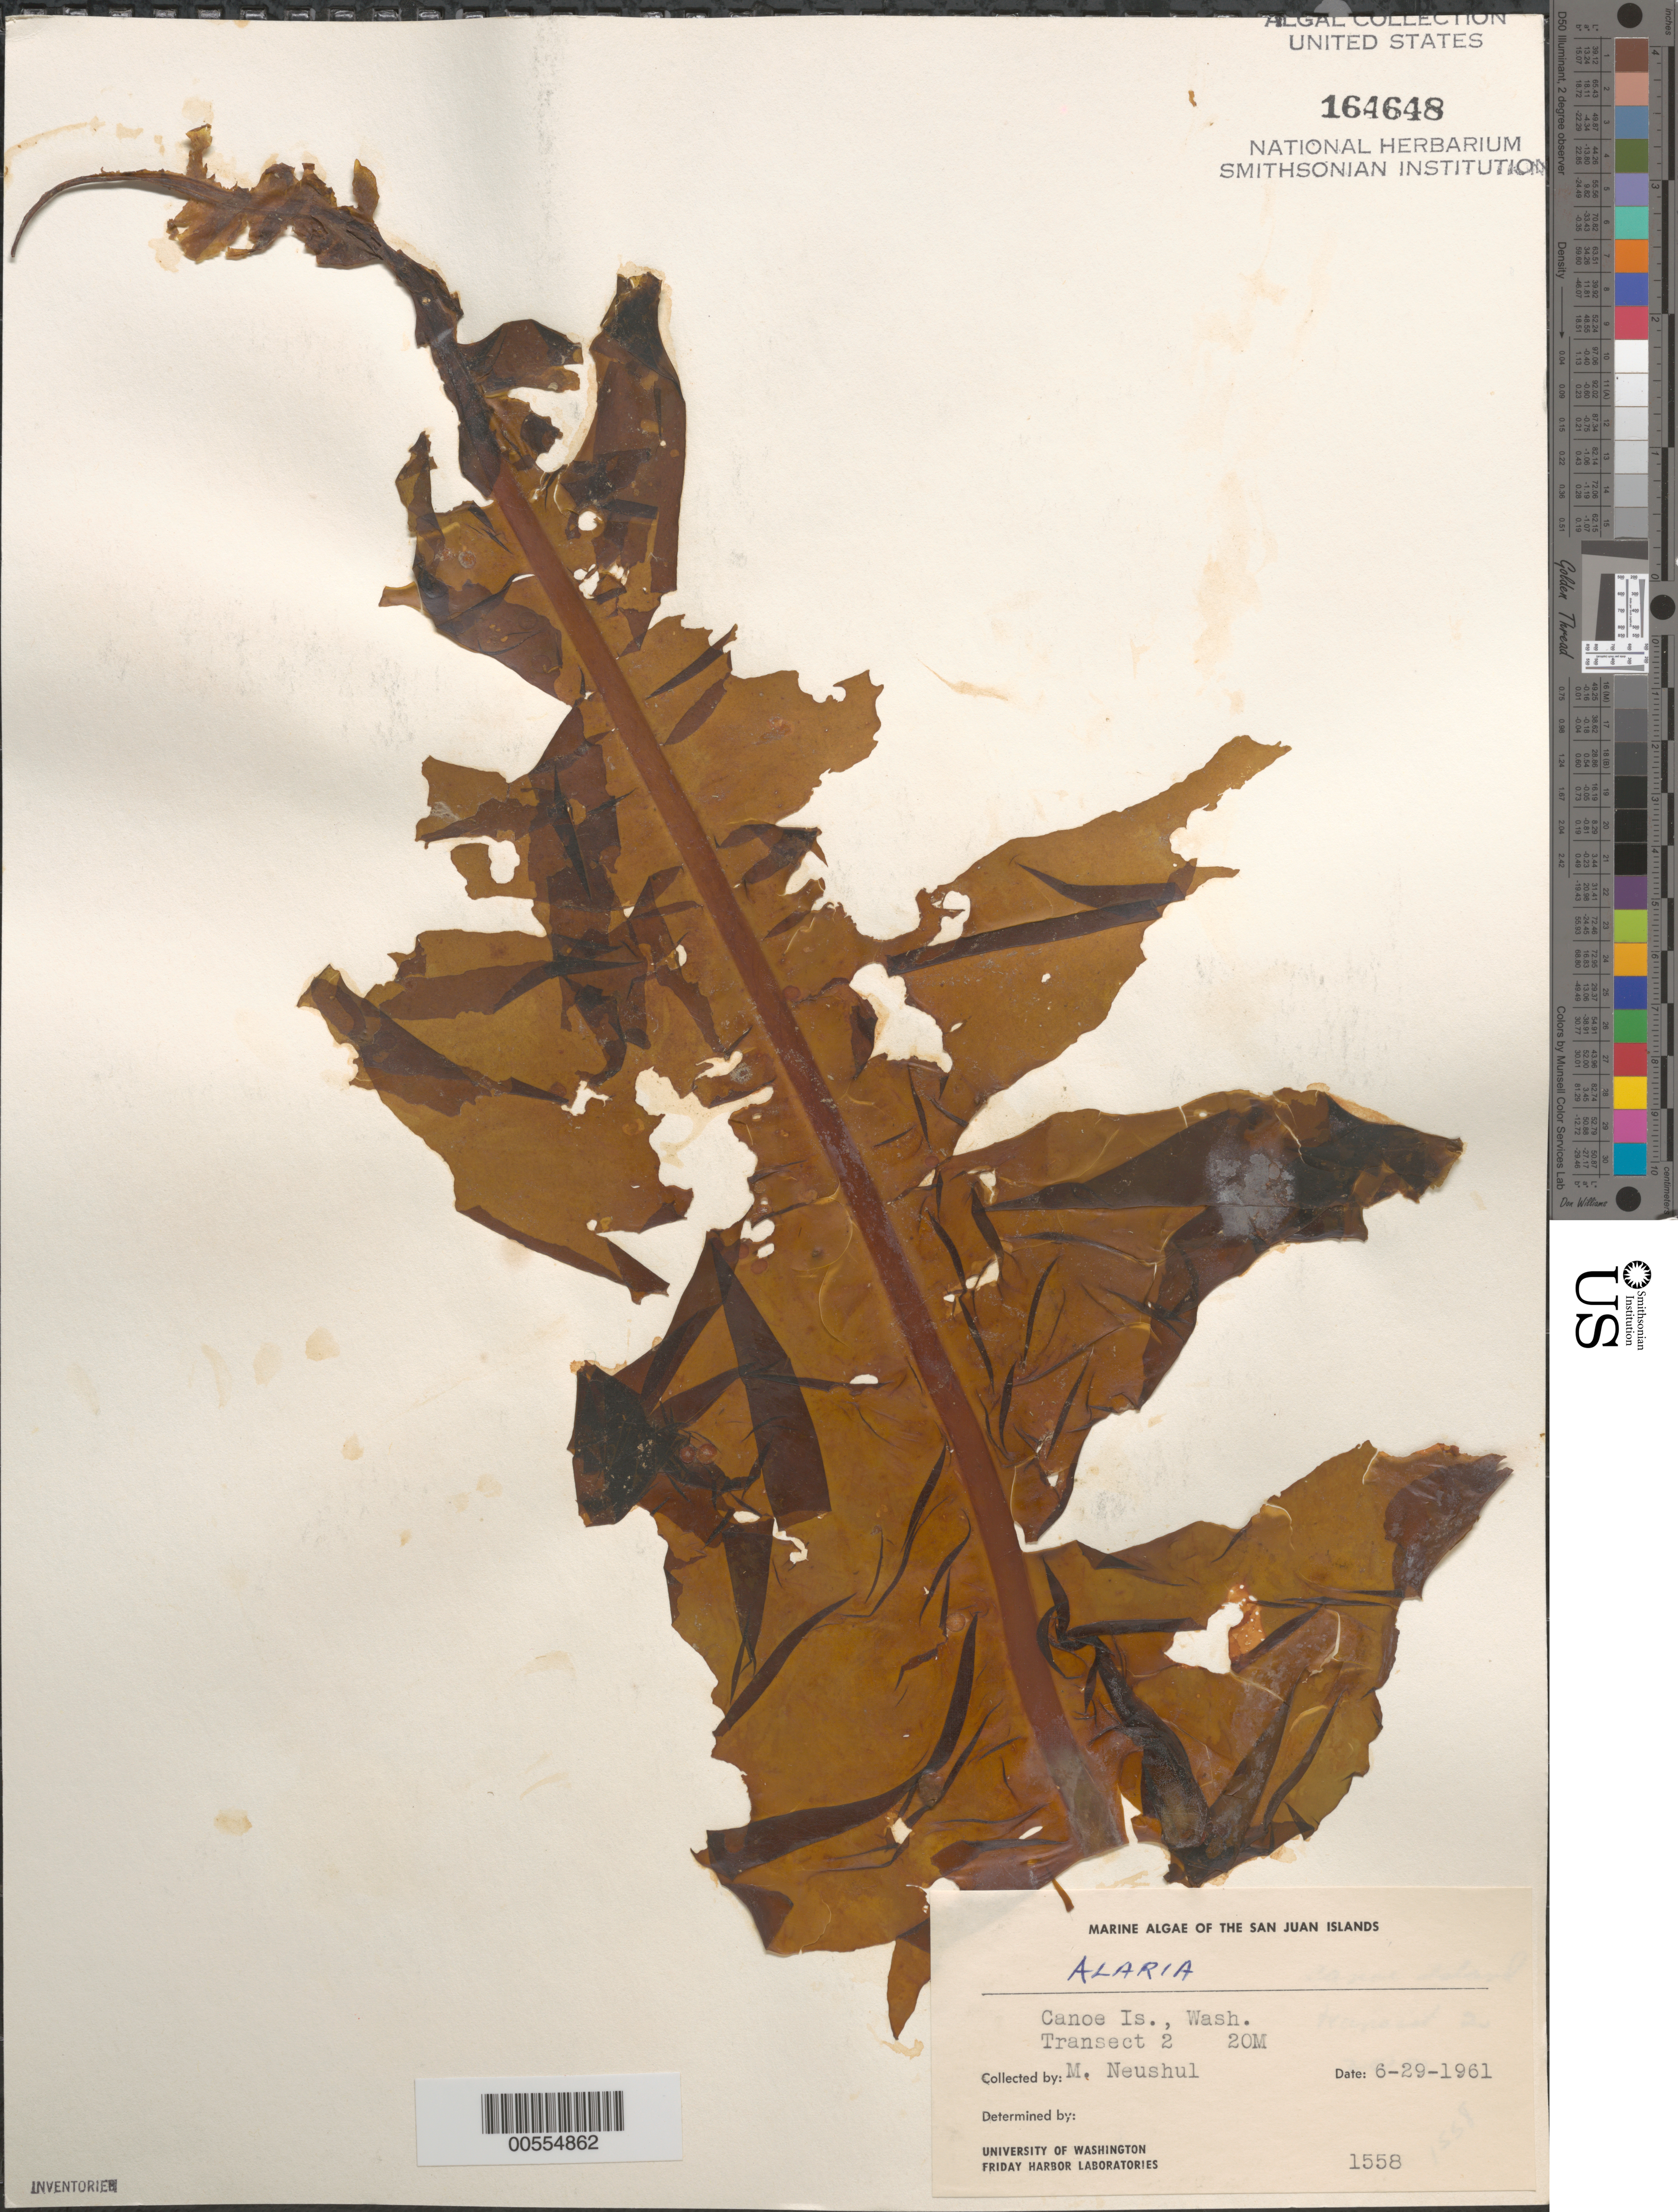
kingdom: Chromista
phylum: Ochrophyta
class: Phaeophyceae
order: Laminariales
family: Alariaceae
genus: Alaria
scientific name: Alaria sp.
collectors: M. Neushul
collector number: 1558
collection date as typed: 29 Jun 1961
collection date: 1961-06-29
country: United States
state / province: Washington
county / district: San Juan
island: Canoe Island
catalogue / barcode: US 164648